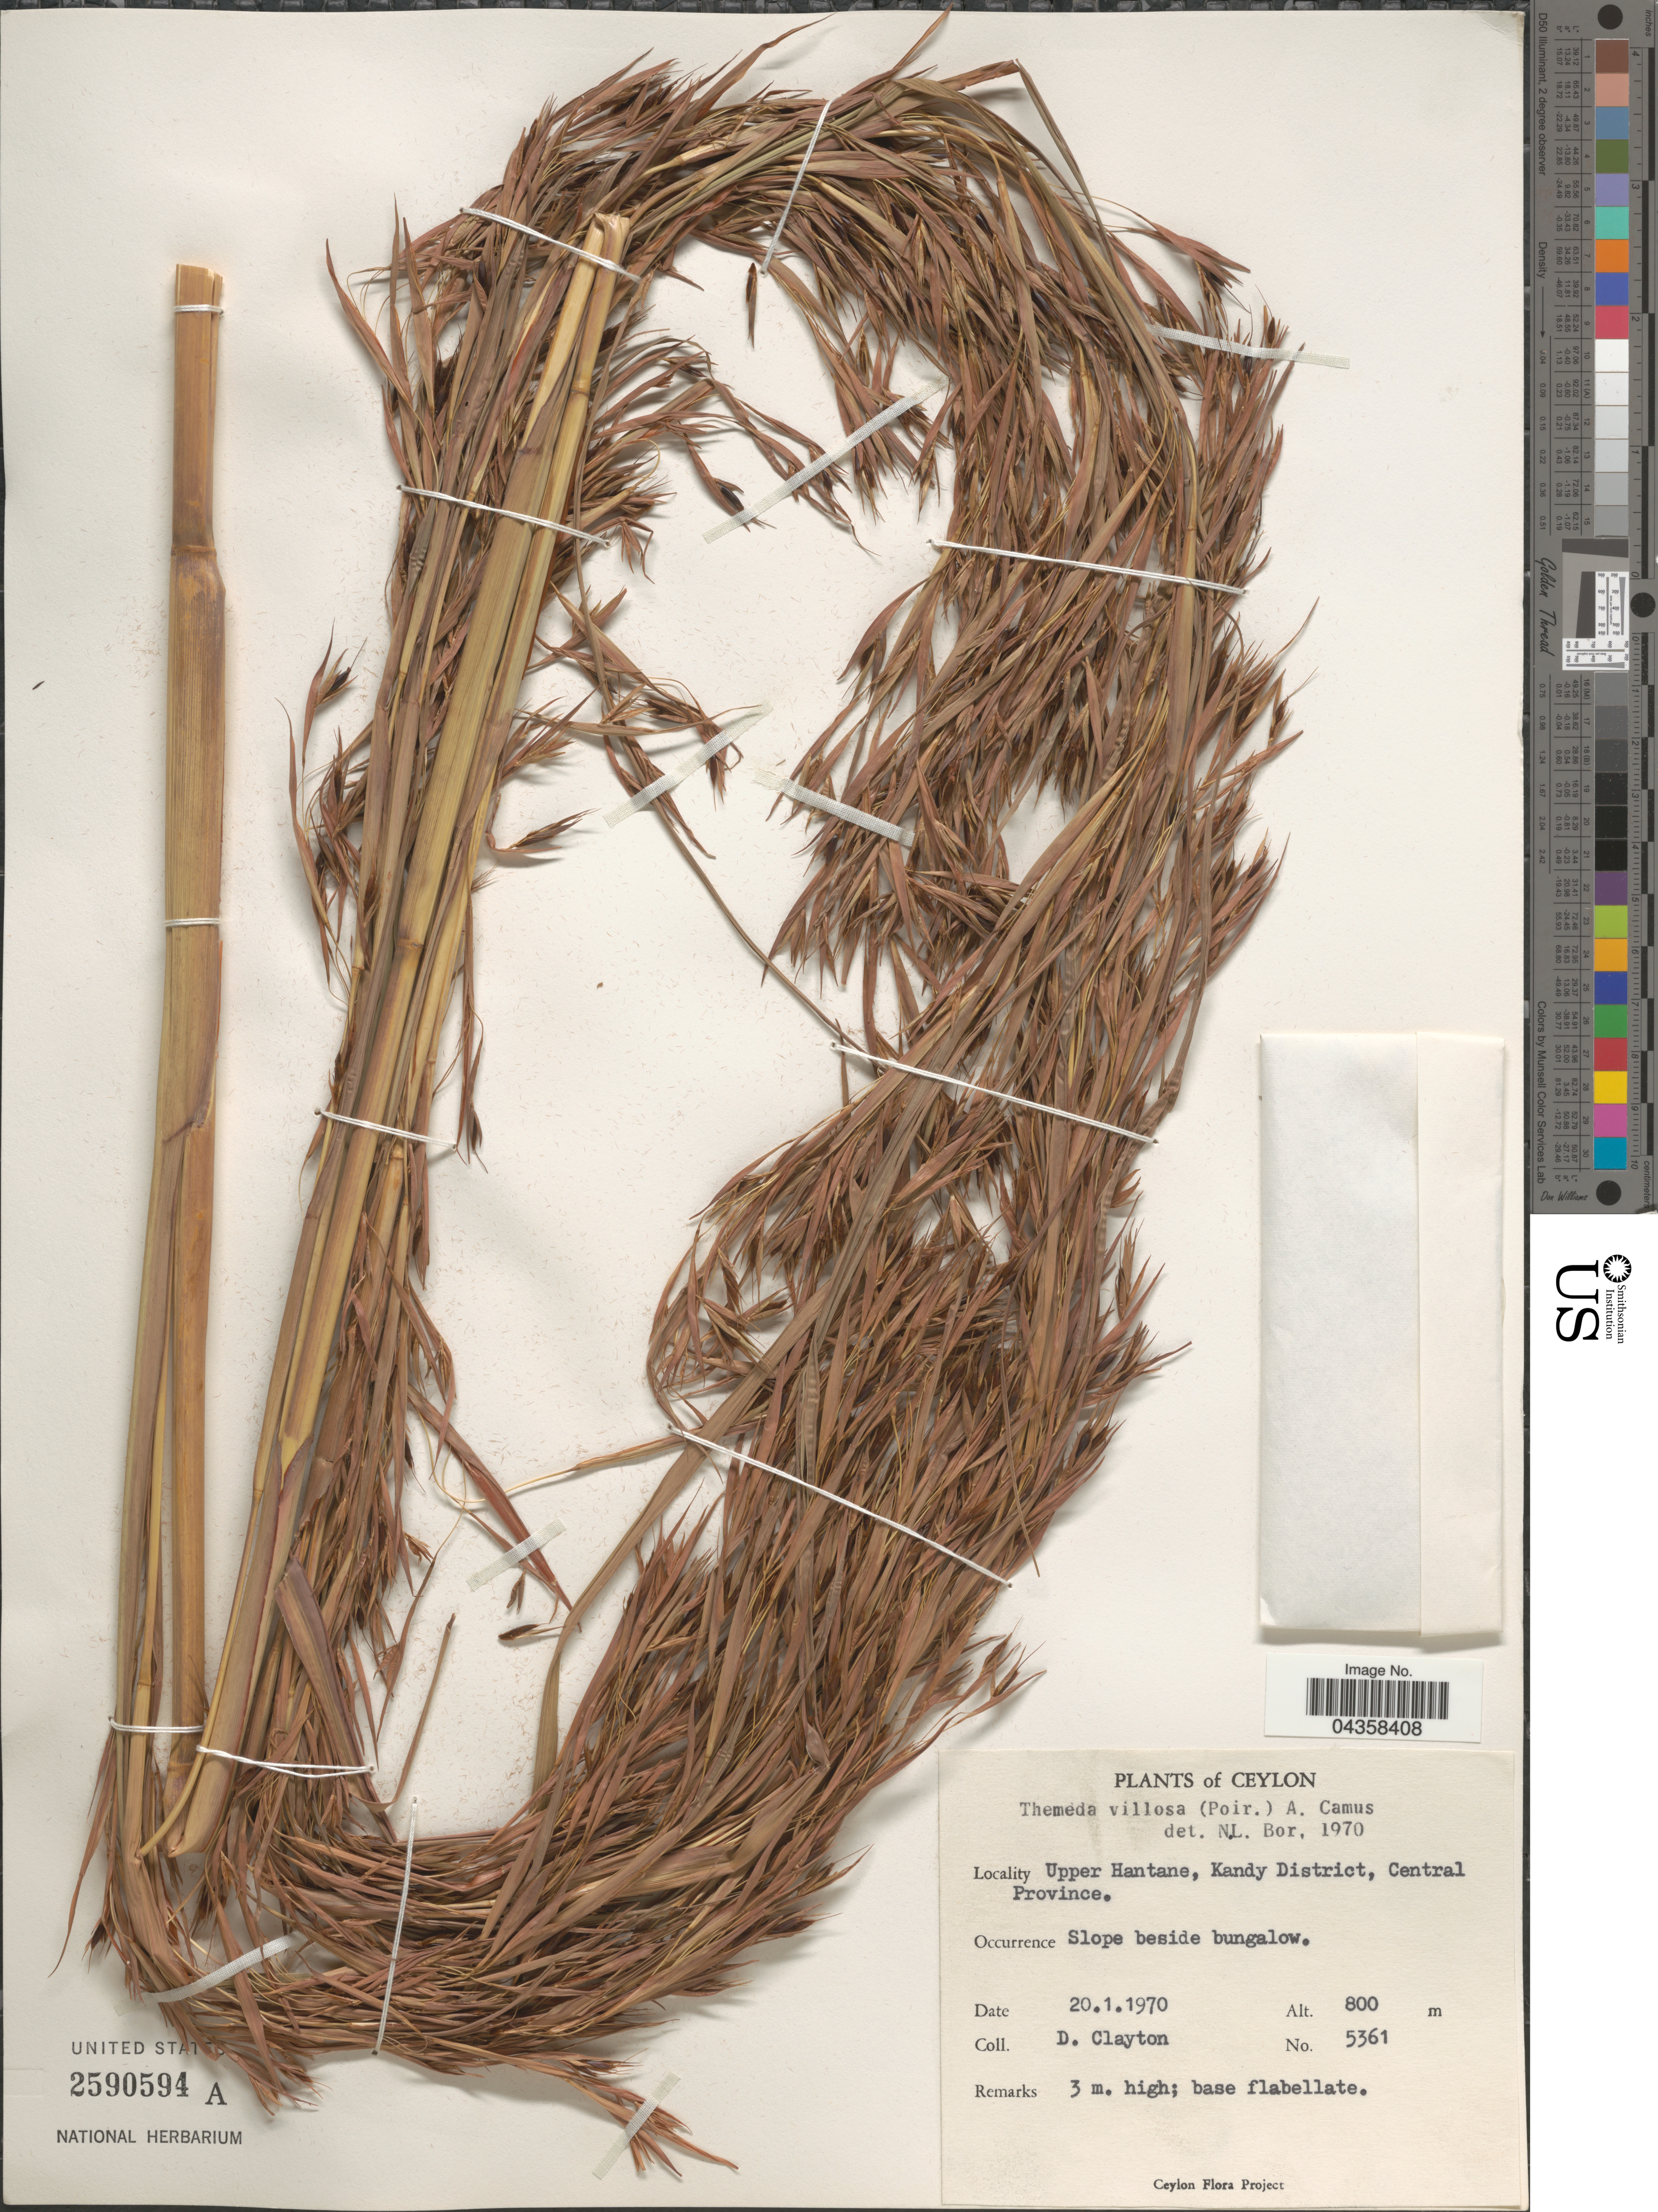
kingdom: Plantae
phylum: Tracheophyta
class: Liliopsida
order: Poales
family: Poaceae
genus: Themeda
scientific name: Themeda villosa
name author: (Lam.) A. Camus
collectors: D. Clayton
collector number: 5361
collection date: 1970-01-20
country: Sri Lanka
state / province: Central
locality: Ceylon. Upper Hantane, Kandy District. Slope beside bungalow.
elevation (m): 800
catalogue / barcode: US 2590594A